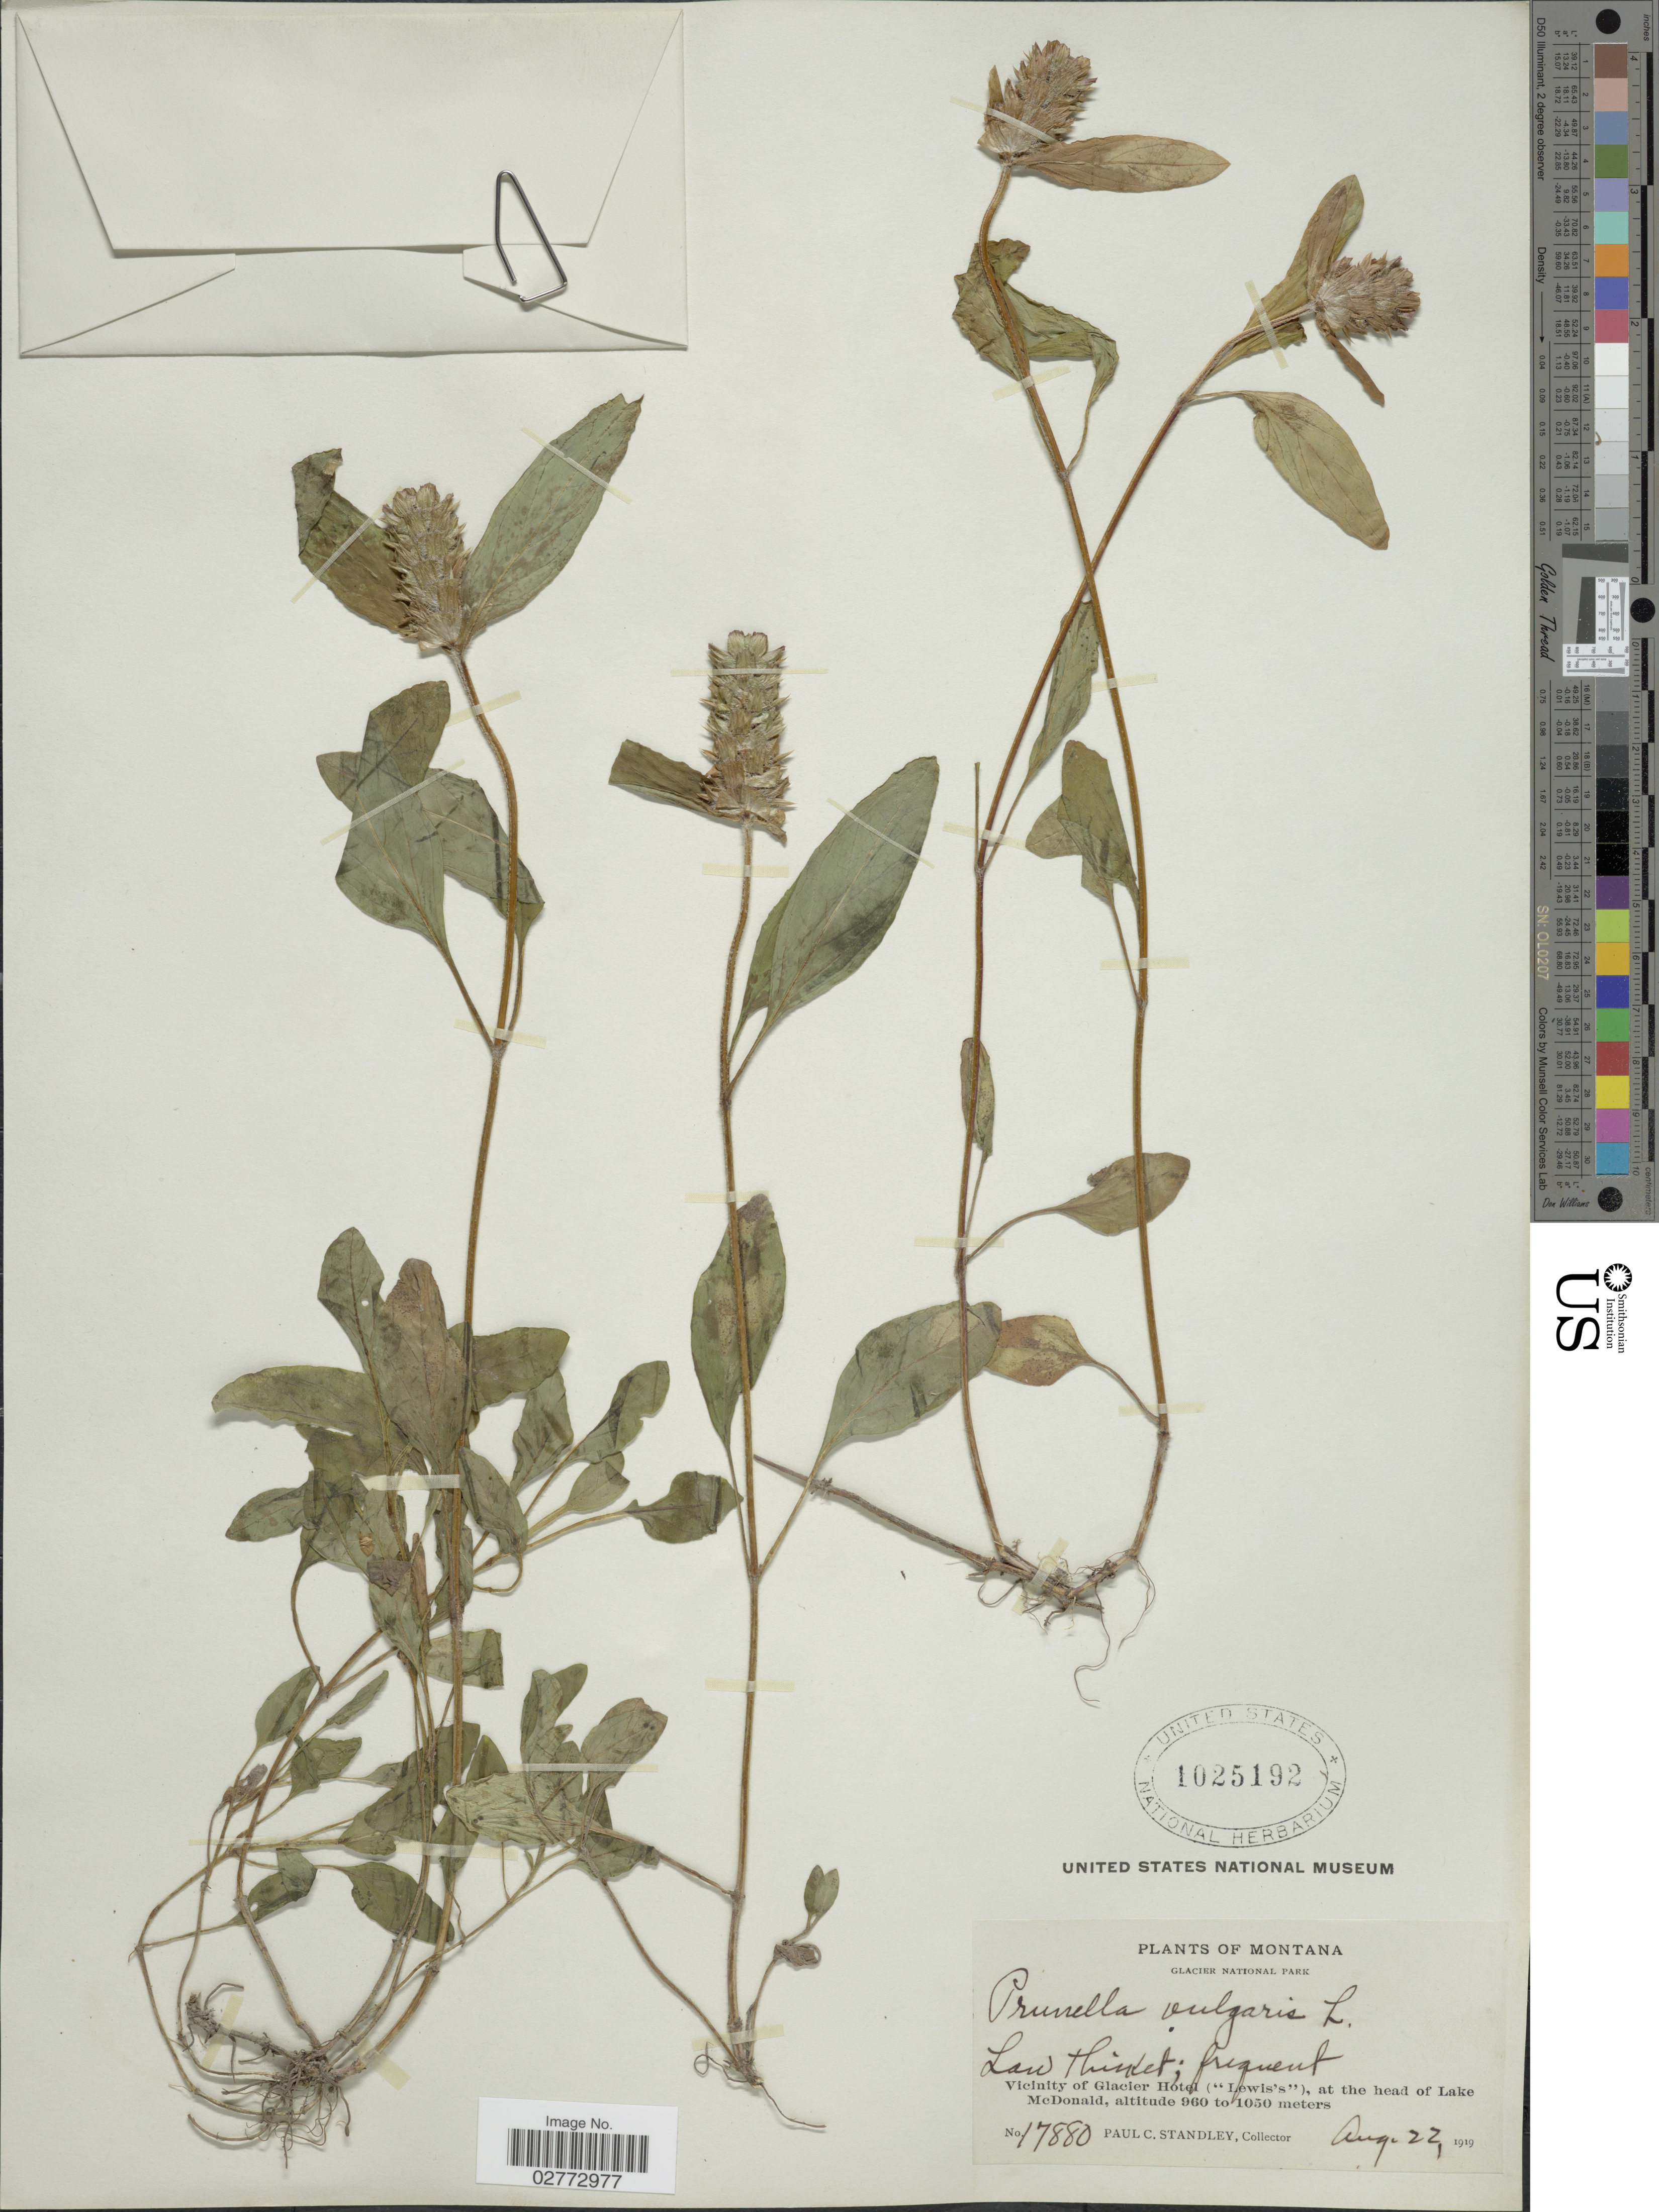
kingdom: Plantae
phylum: Tracheophyta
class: Magnoliopsida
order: Lamiales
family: Lamiaceae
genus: Prunella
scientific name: Prunella vulgaris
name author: L.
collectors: P. C. Standley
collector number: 17880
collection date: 1919-08-22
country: United States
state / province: Montana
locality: Glacier National Park. Low thicket. Vicinity of Glacier Hotel ('Lewis's'), at the head of Lake McDonald.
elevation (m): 960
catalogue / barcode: US 1025192